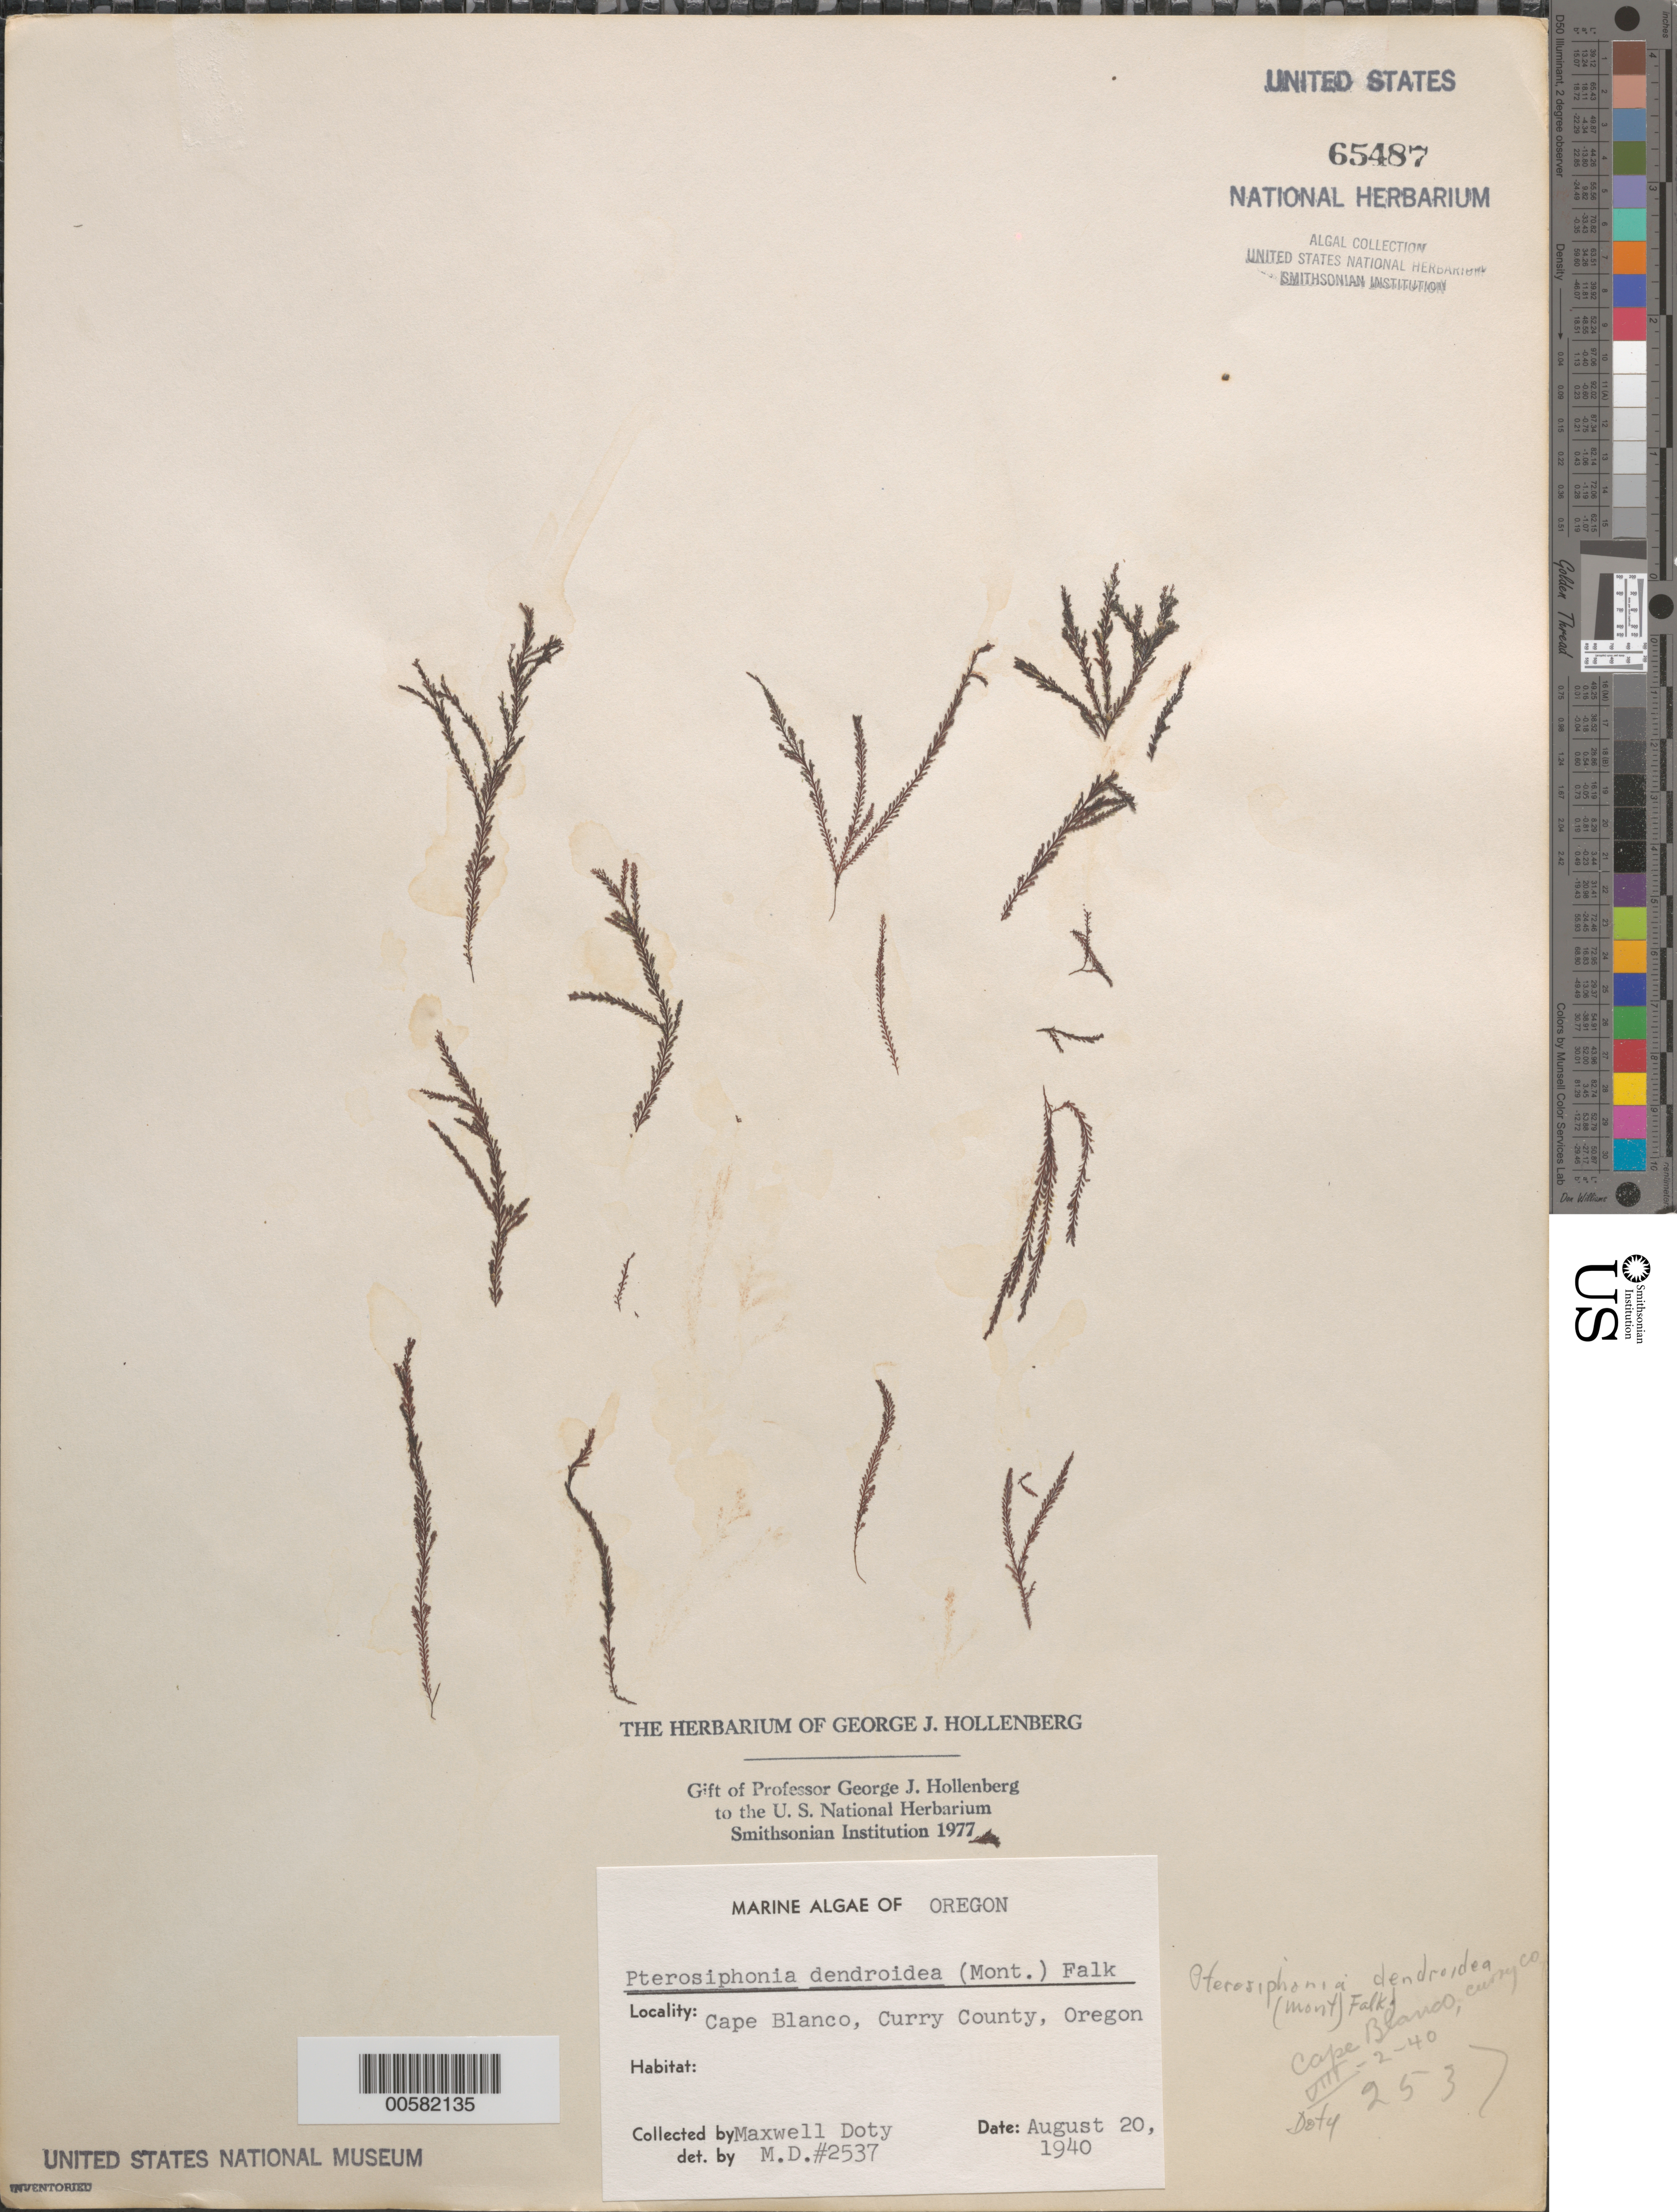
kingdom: Plantae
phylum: Rhodophyta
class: Florideophyceae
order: Ceramiales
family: Rhodomelaceae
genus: Symphyocladiella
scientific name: Symphyocladiella dendroidea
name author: (Montagne) Bustamante et al.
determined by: Algae name updating Project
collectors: M. S. Doty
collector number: MSD 2537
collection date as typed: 20 Aug 1940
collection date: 1940-08-20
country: United States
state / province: Oregon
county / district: Curry County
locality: Cape Blanco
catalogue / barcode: US 65487